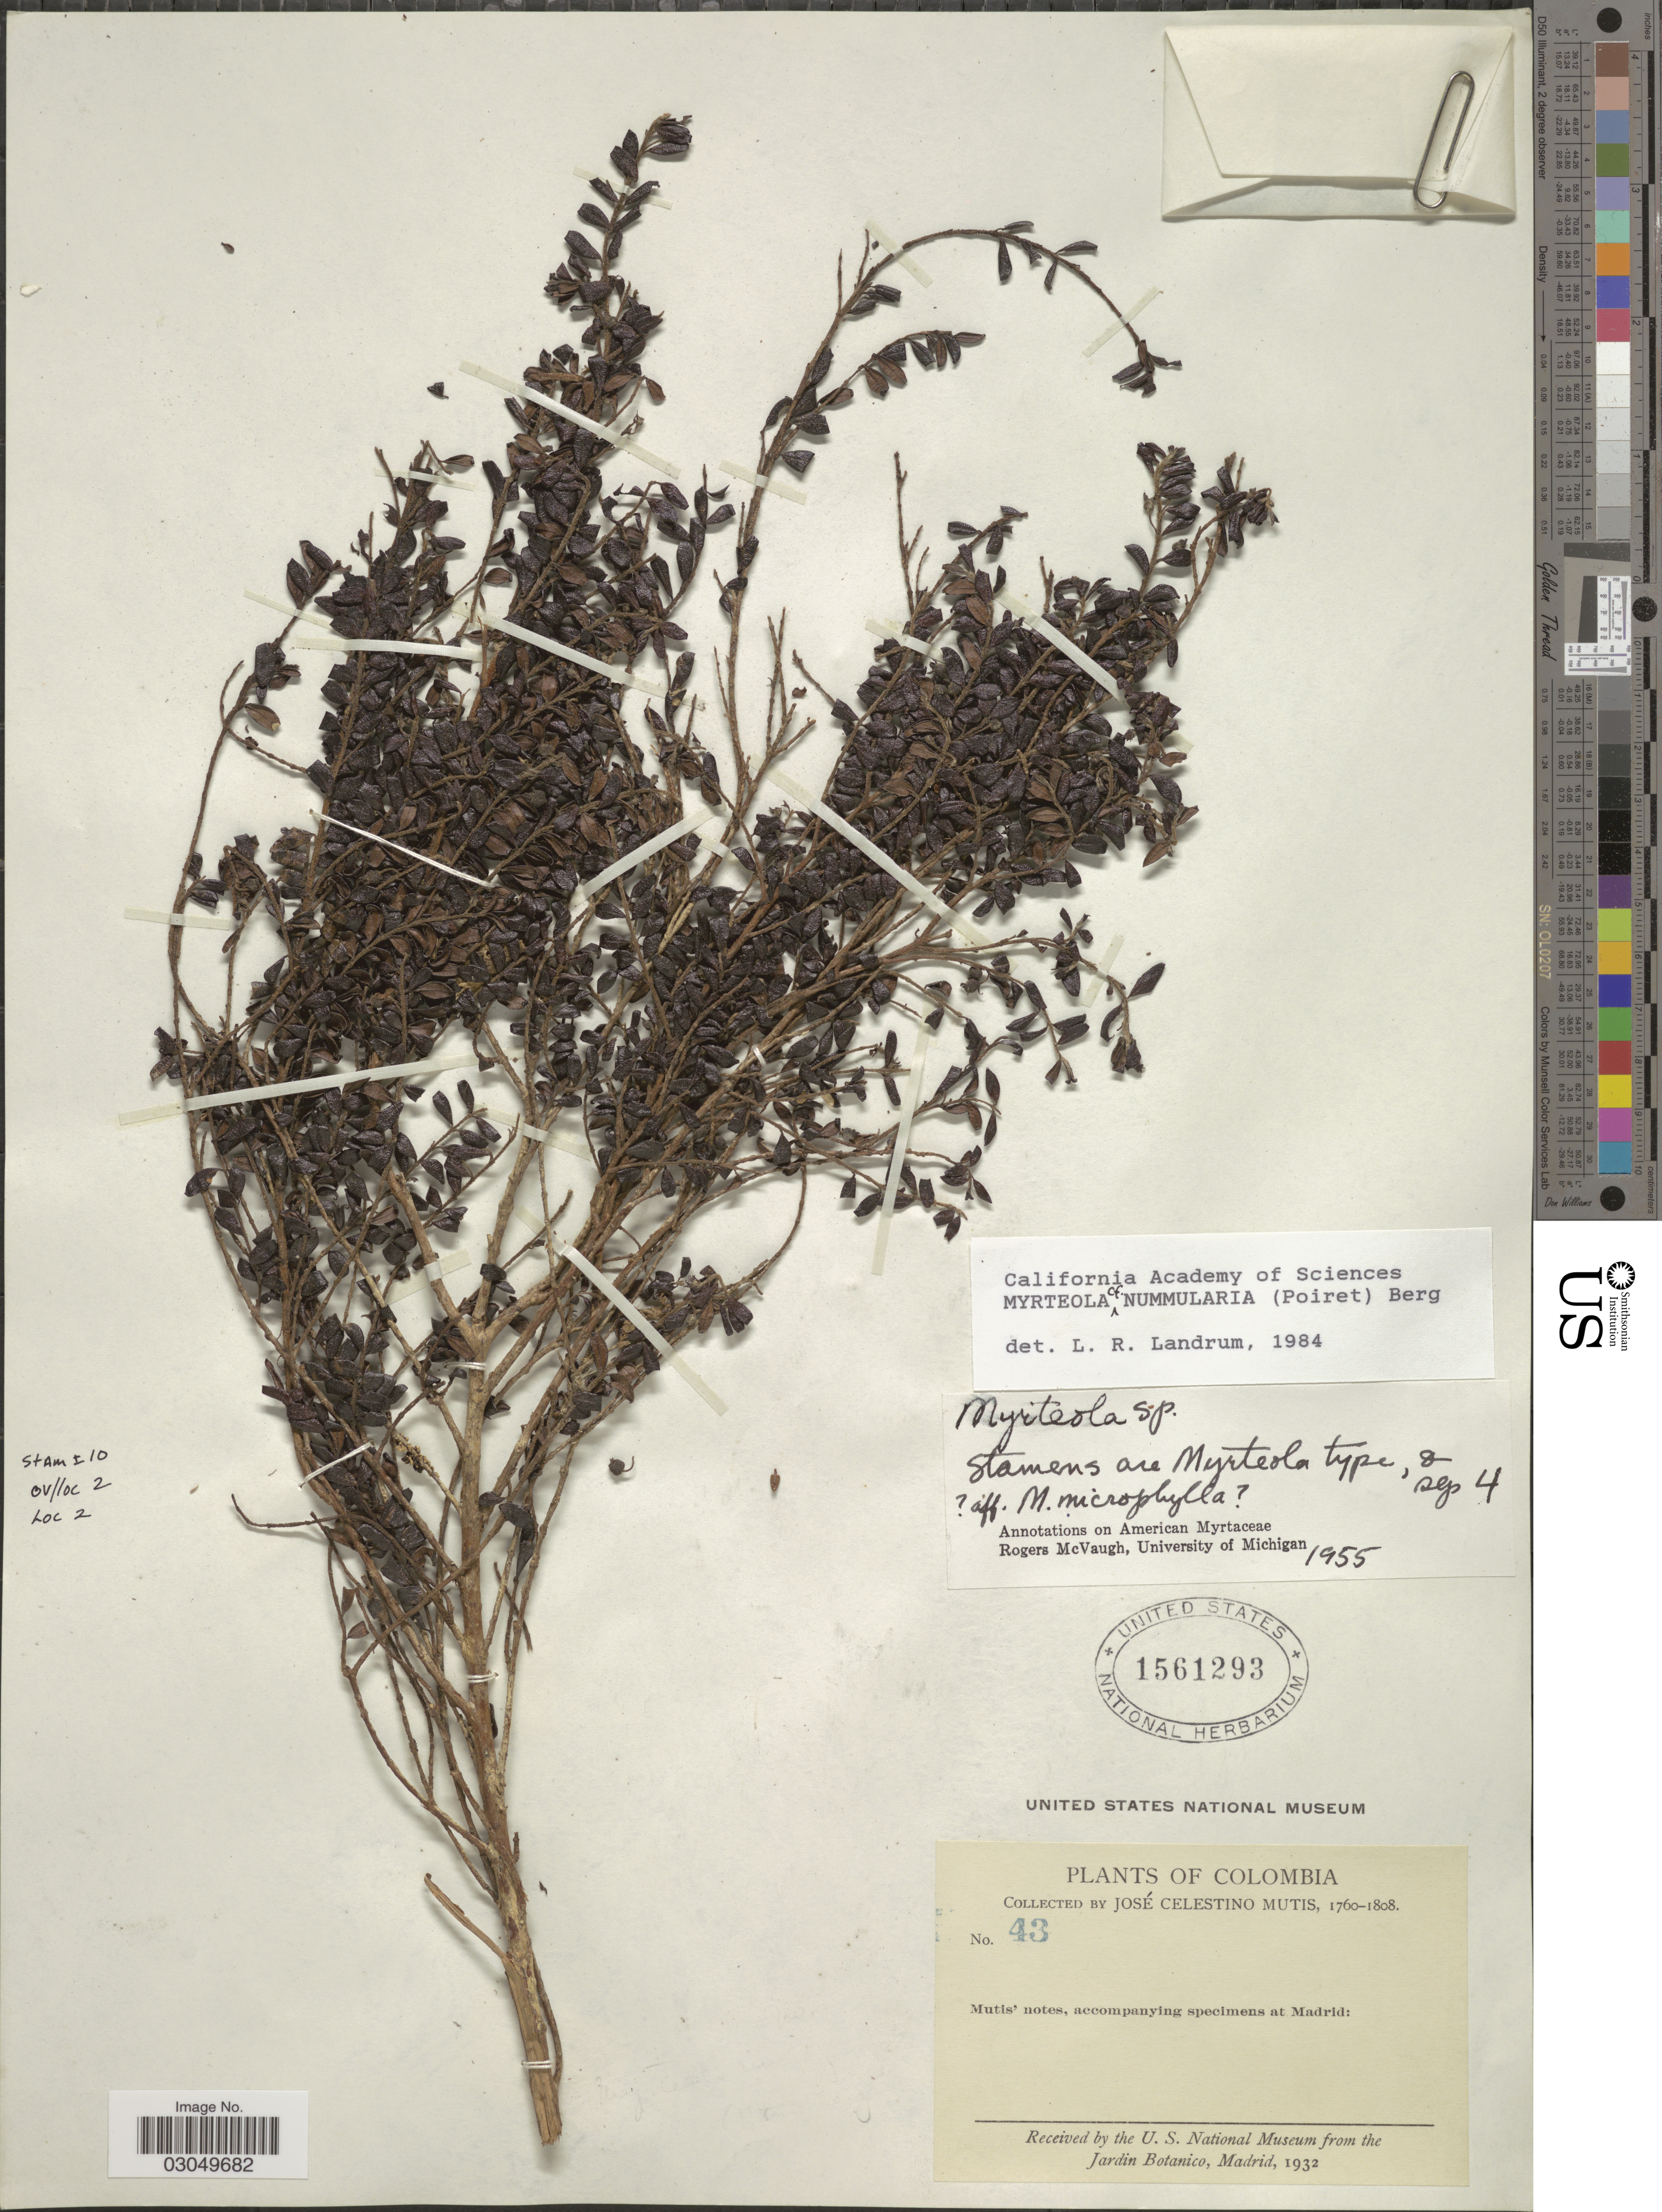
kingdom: Plantae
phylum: Tracheophyta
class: Magnoliopsida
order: Myrtales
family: Myrtaceae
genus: Myrteola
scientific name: Myrteola nummularia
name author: (Lam.) O. Berg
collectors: J. C. B. Mutis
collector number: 43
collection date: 1760/1808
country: Colombia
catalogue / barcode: US 1561293